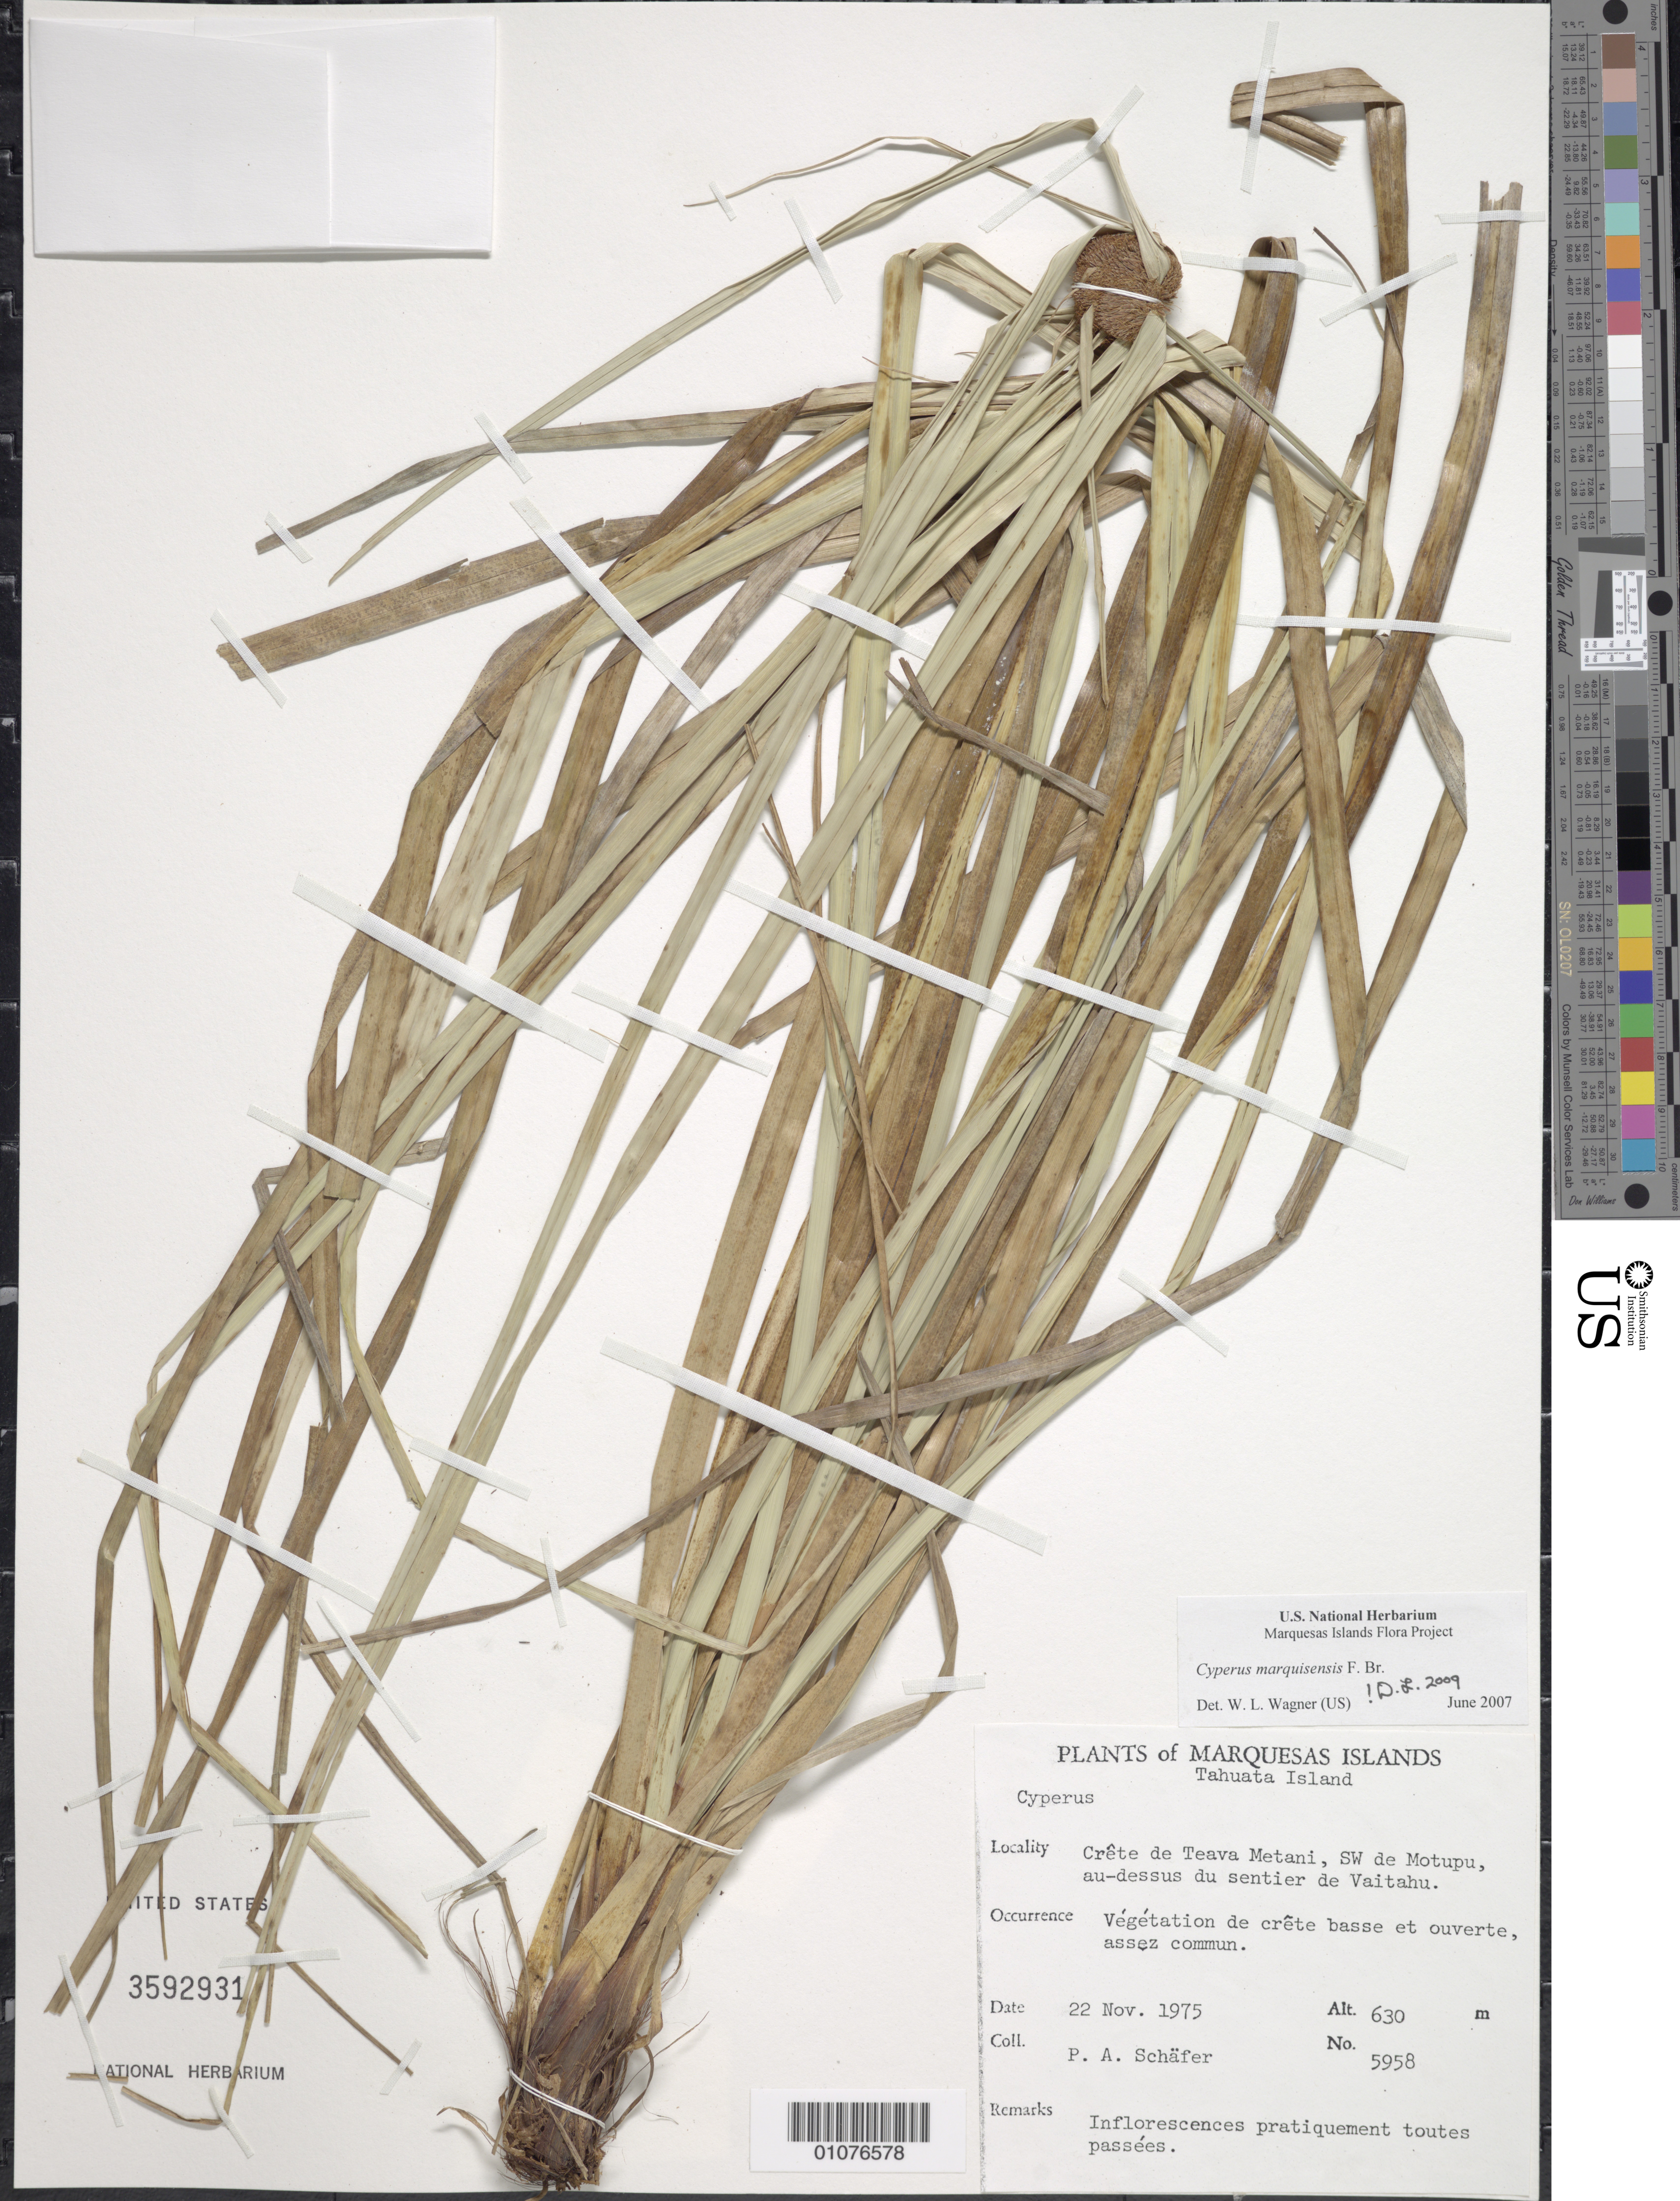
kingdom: Plantae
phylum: Tracheophyta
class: Liliopsida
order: Poales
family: Cyperaceae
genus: Cyperus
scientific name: Cyperus marquisensis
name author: F. Br.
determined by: Lorence, David H., (PTBG), National Tropical Botanical Garden (UNITED STATES)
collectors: P. A. Schäfer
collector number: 5958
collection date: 1975-11-22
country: French Polynesia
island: Tahuata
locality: crête de Teava Metani, SW de Motupu, au-dessus du sentier de Vaitahu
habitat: Végétation de crête basse et ouoverte; assez commum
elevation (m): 630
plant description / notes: Inflorescences pratiquement toutes passées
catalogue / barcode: US 3592931